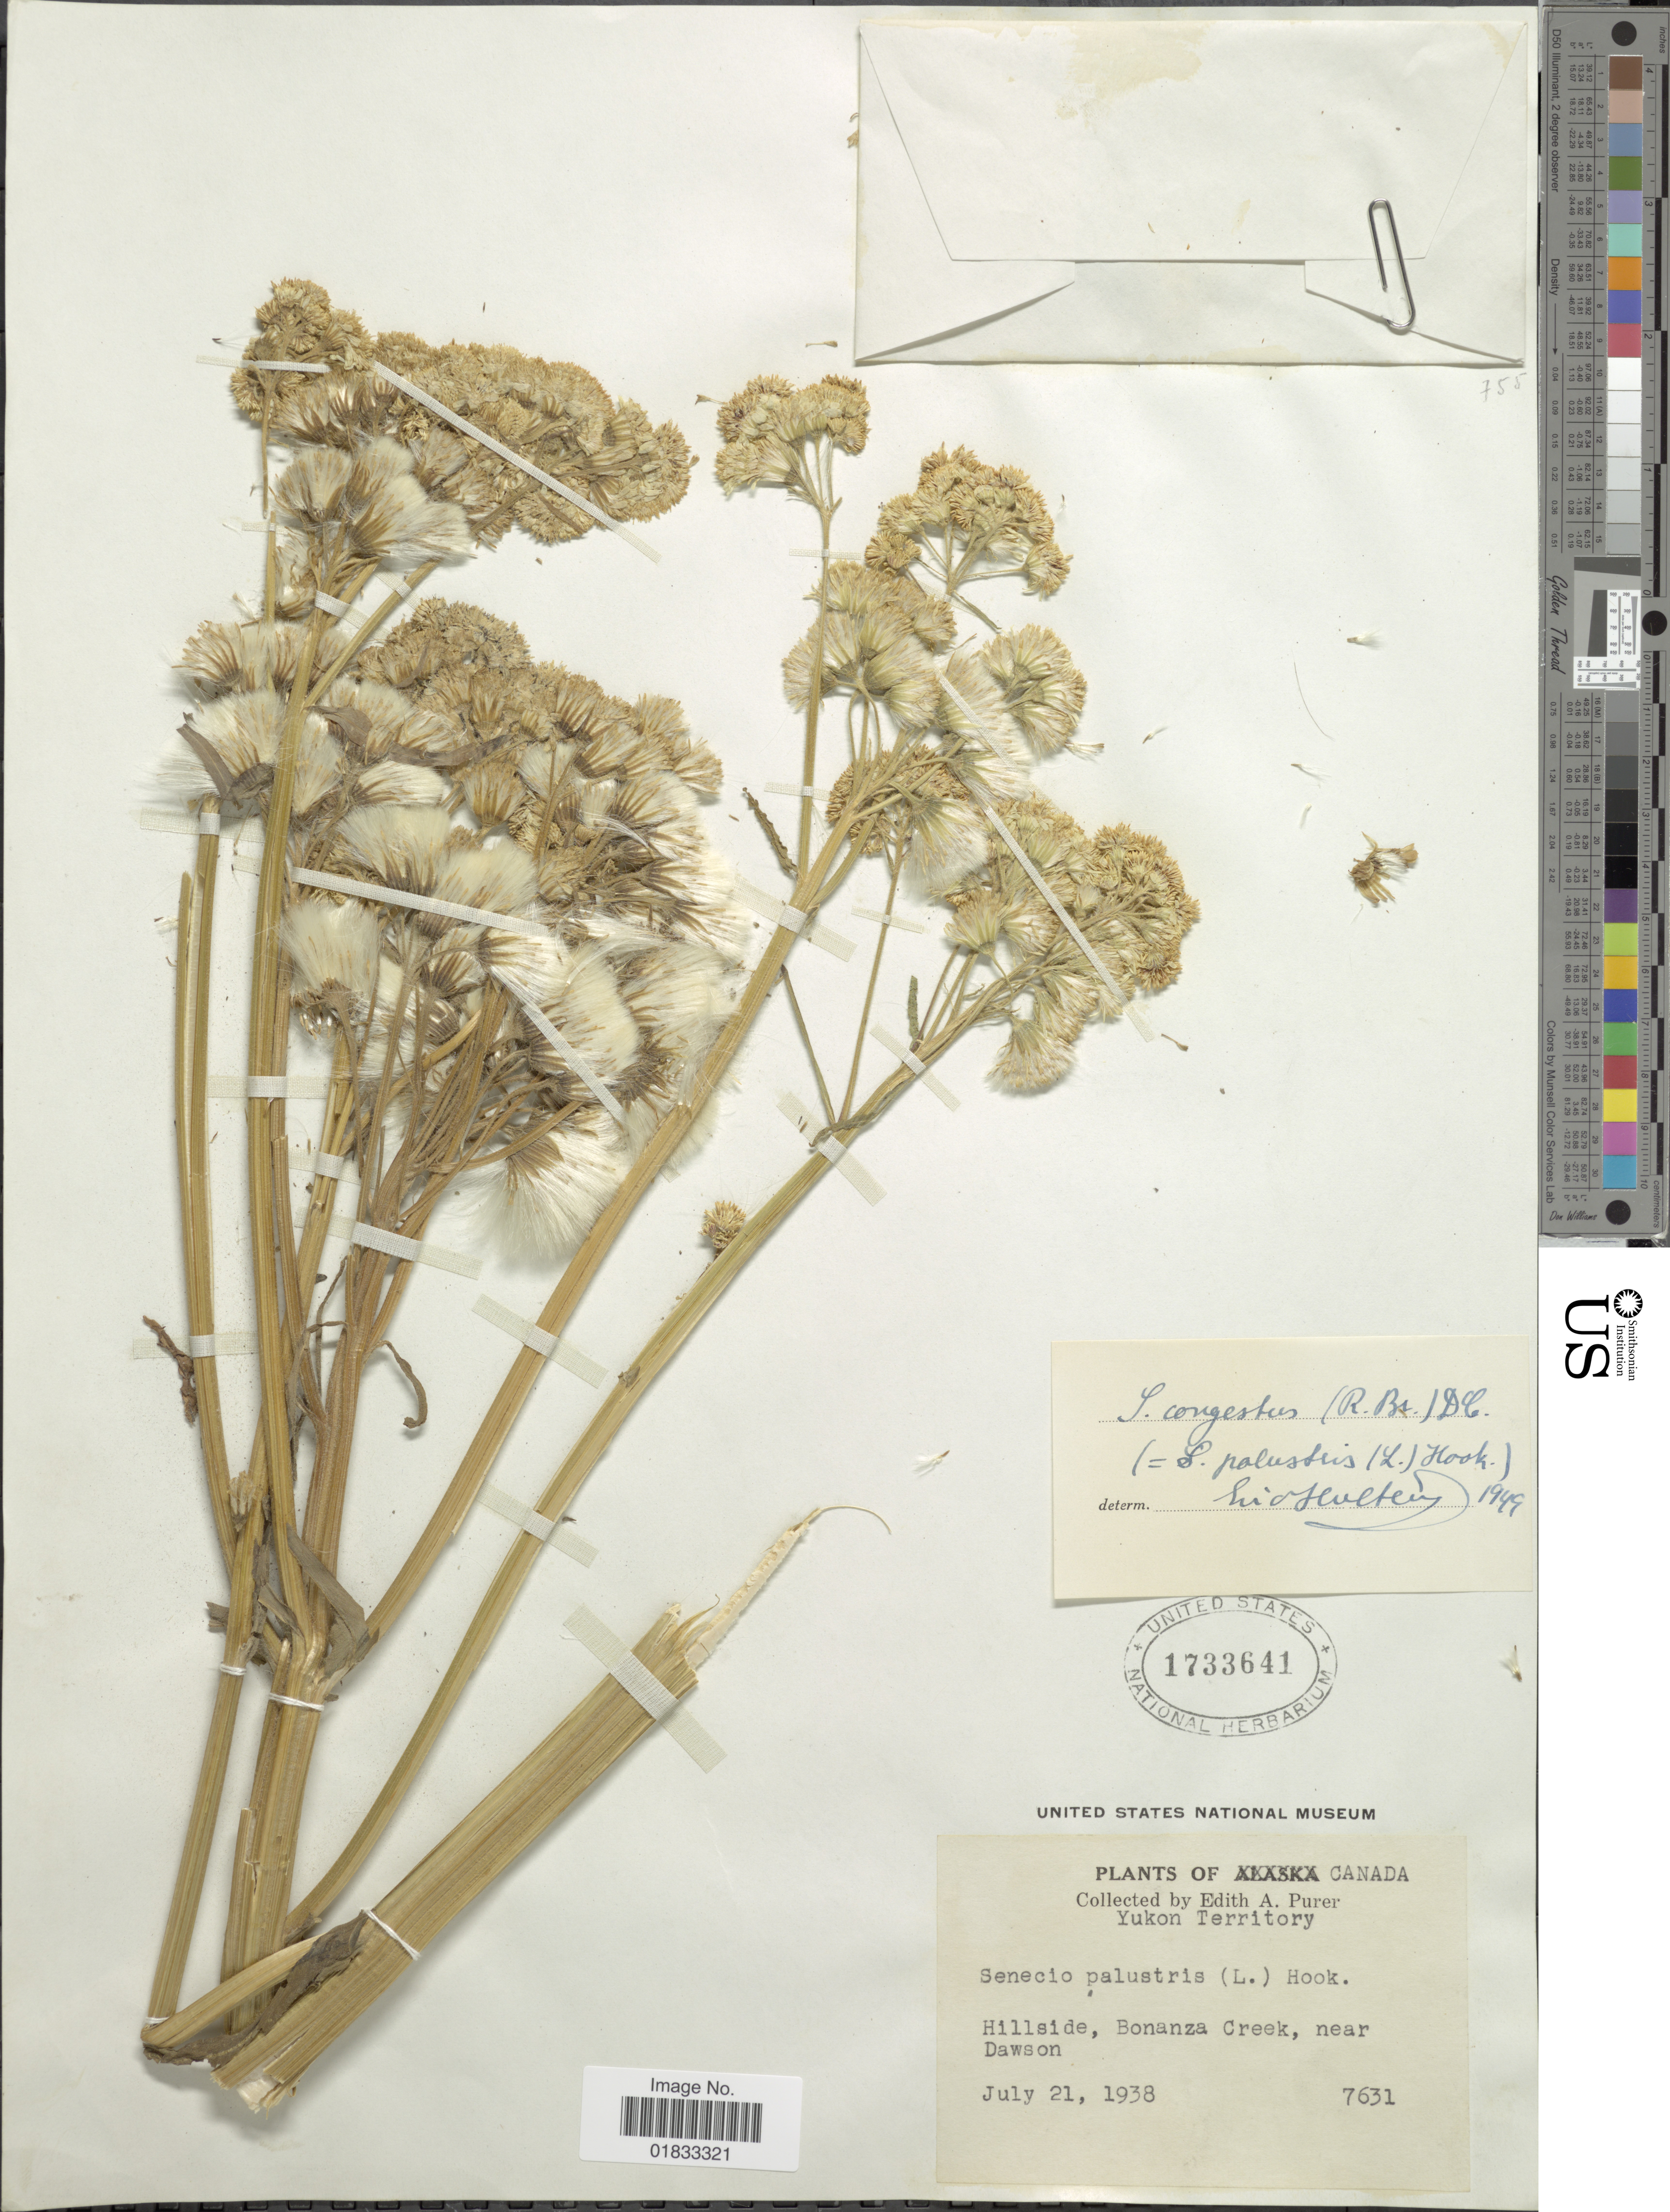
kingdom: Plantae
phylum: Tracheophyta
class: Magnoliopsida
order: Asterales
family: Asteraceae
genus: Tephroseris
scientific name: Tephroseris palustris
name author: (L.) Rchb.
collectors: E. Purer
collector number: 7631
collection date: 1938-07-21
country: Canada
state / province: Yukon Territory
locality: Hillside, Bonanza Creek, near Dawson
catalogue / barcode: US 1733641